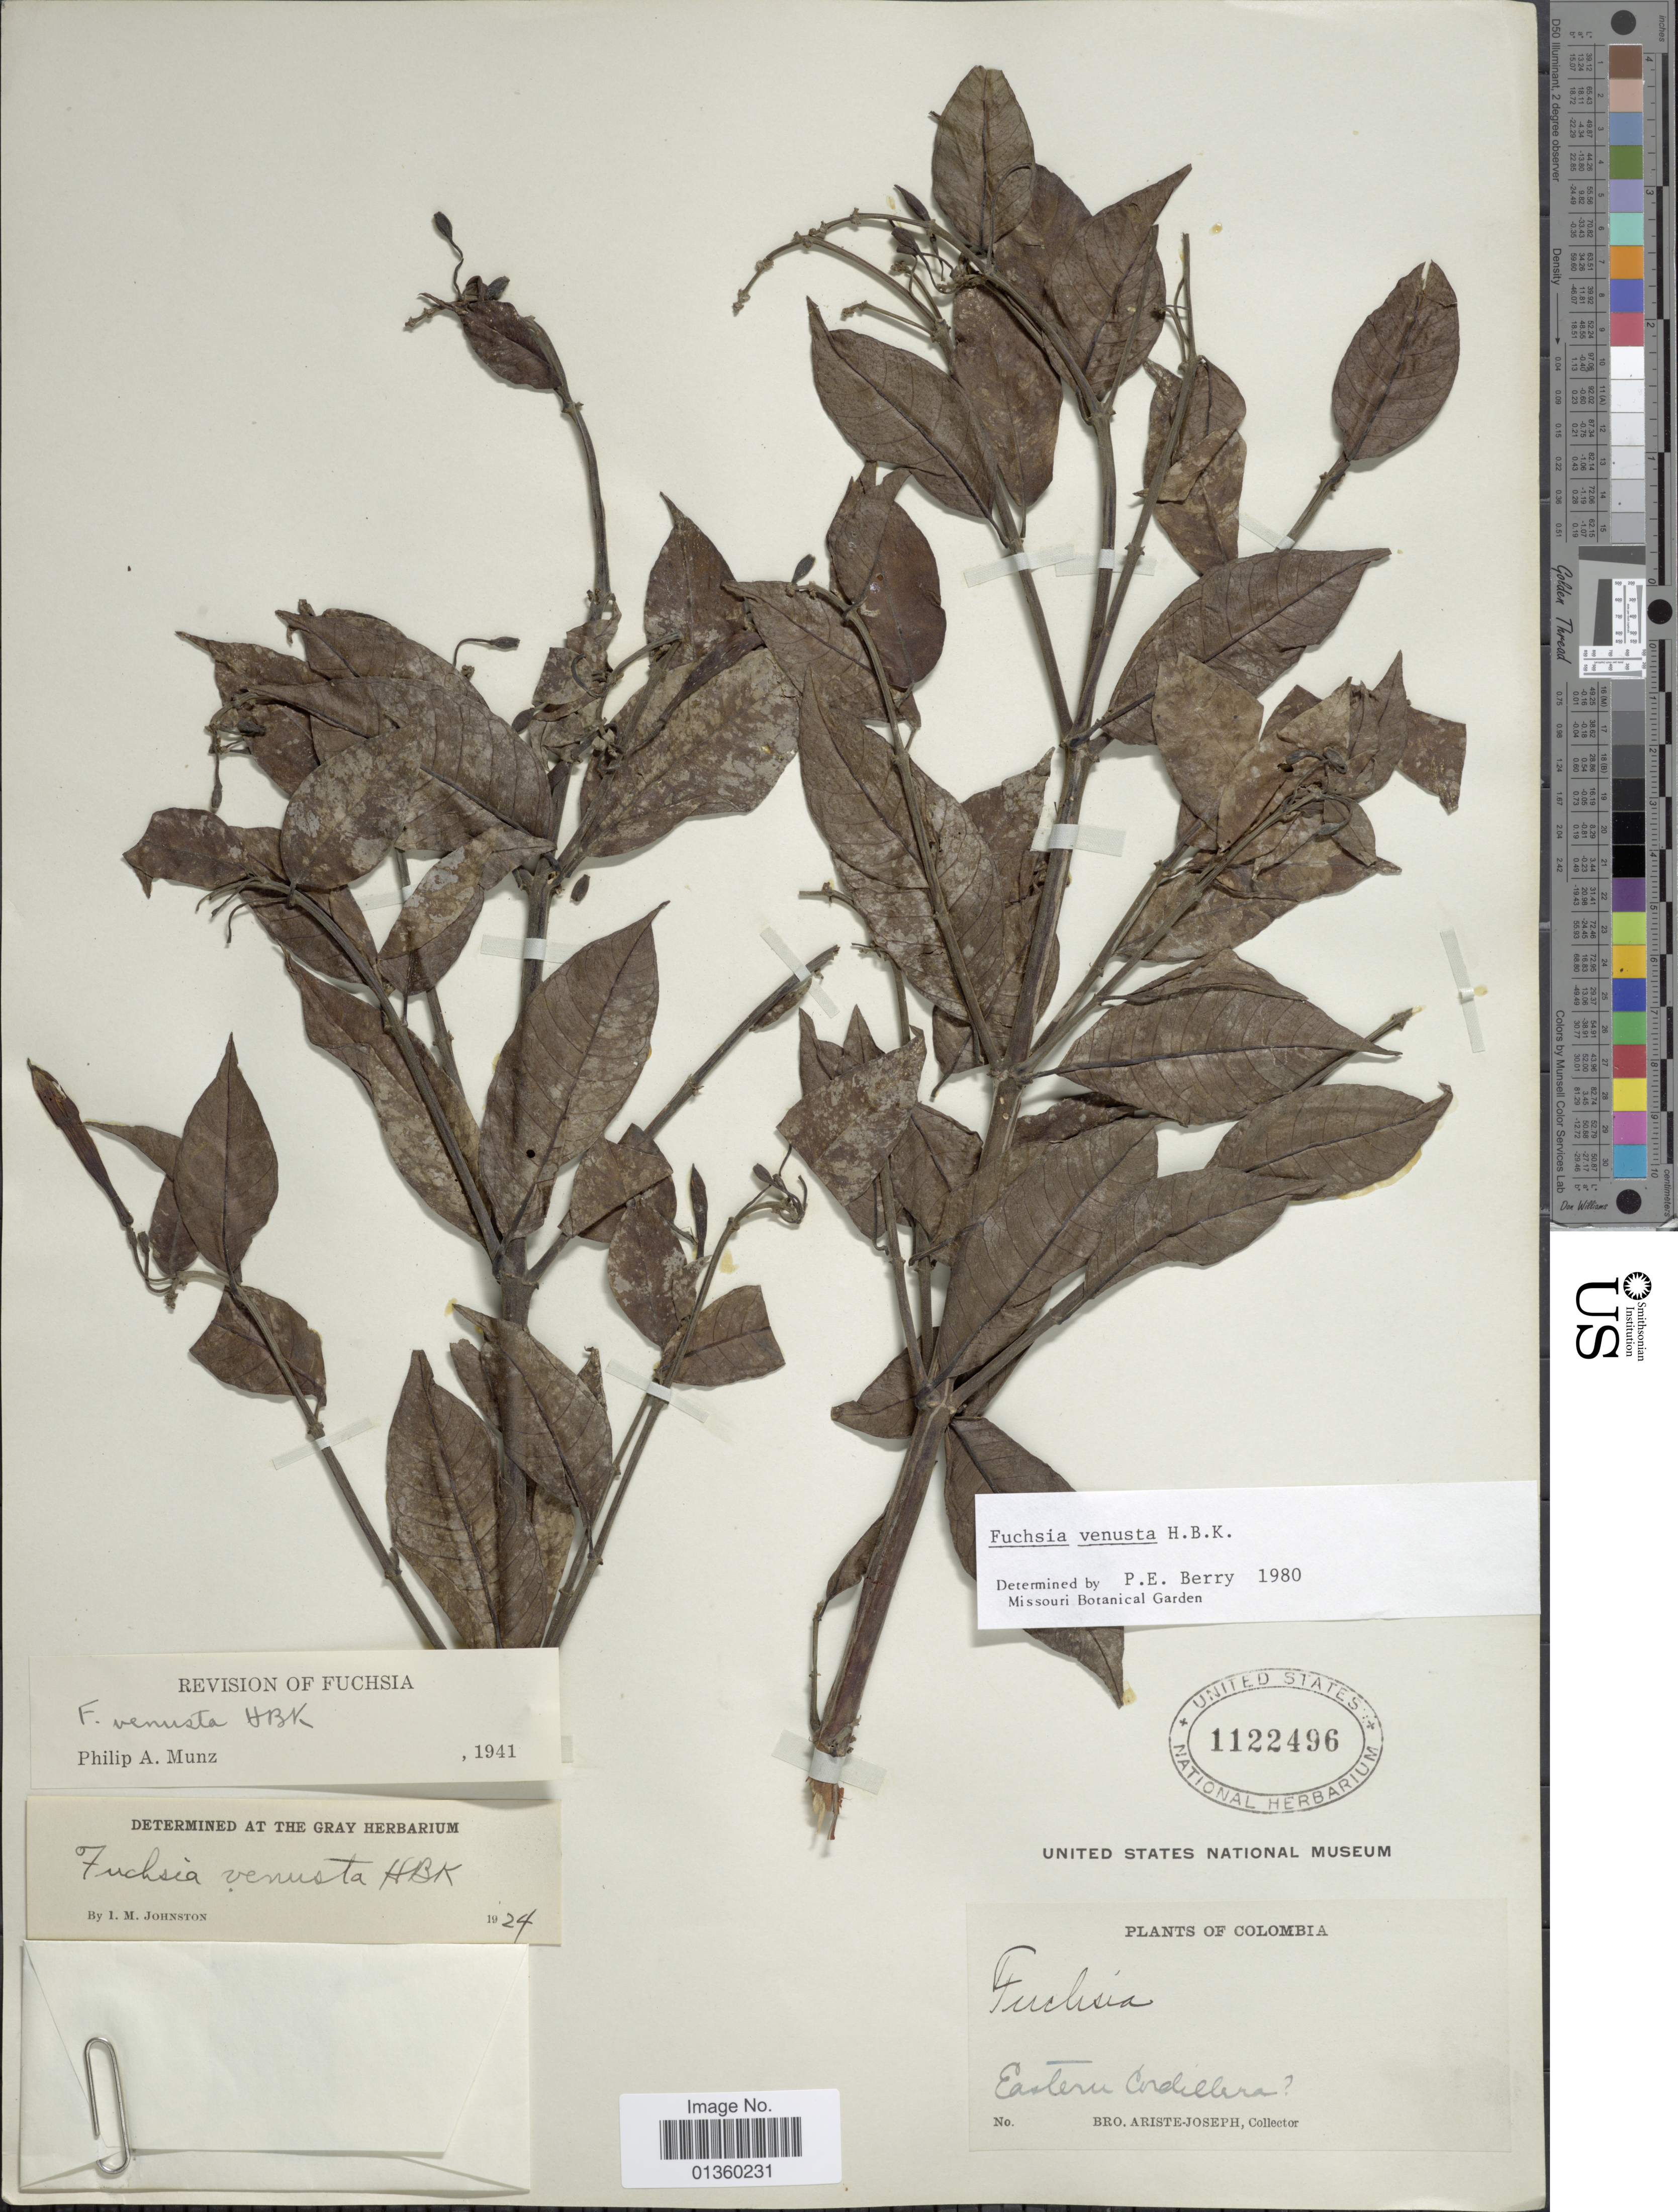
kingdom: Plantae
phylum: Tracheophyta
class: Magnoliopsida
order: Myrtales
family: Onagraceae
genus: Fuchsia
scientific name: Fuchsia venusta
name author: Kunth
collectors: Bro. Ariste-Joseph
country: Colombia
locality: Eastern Cordillera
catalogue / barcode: US 1122496